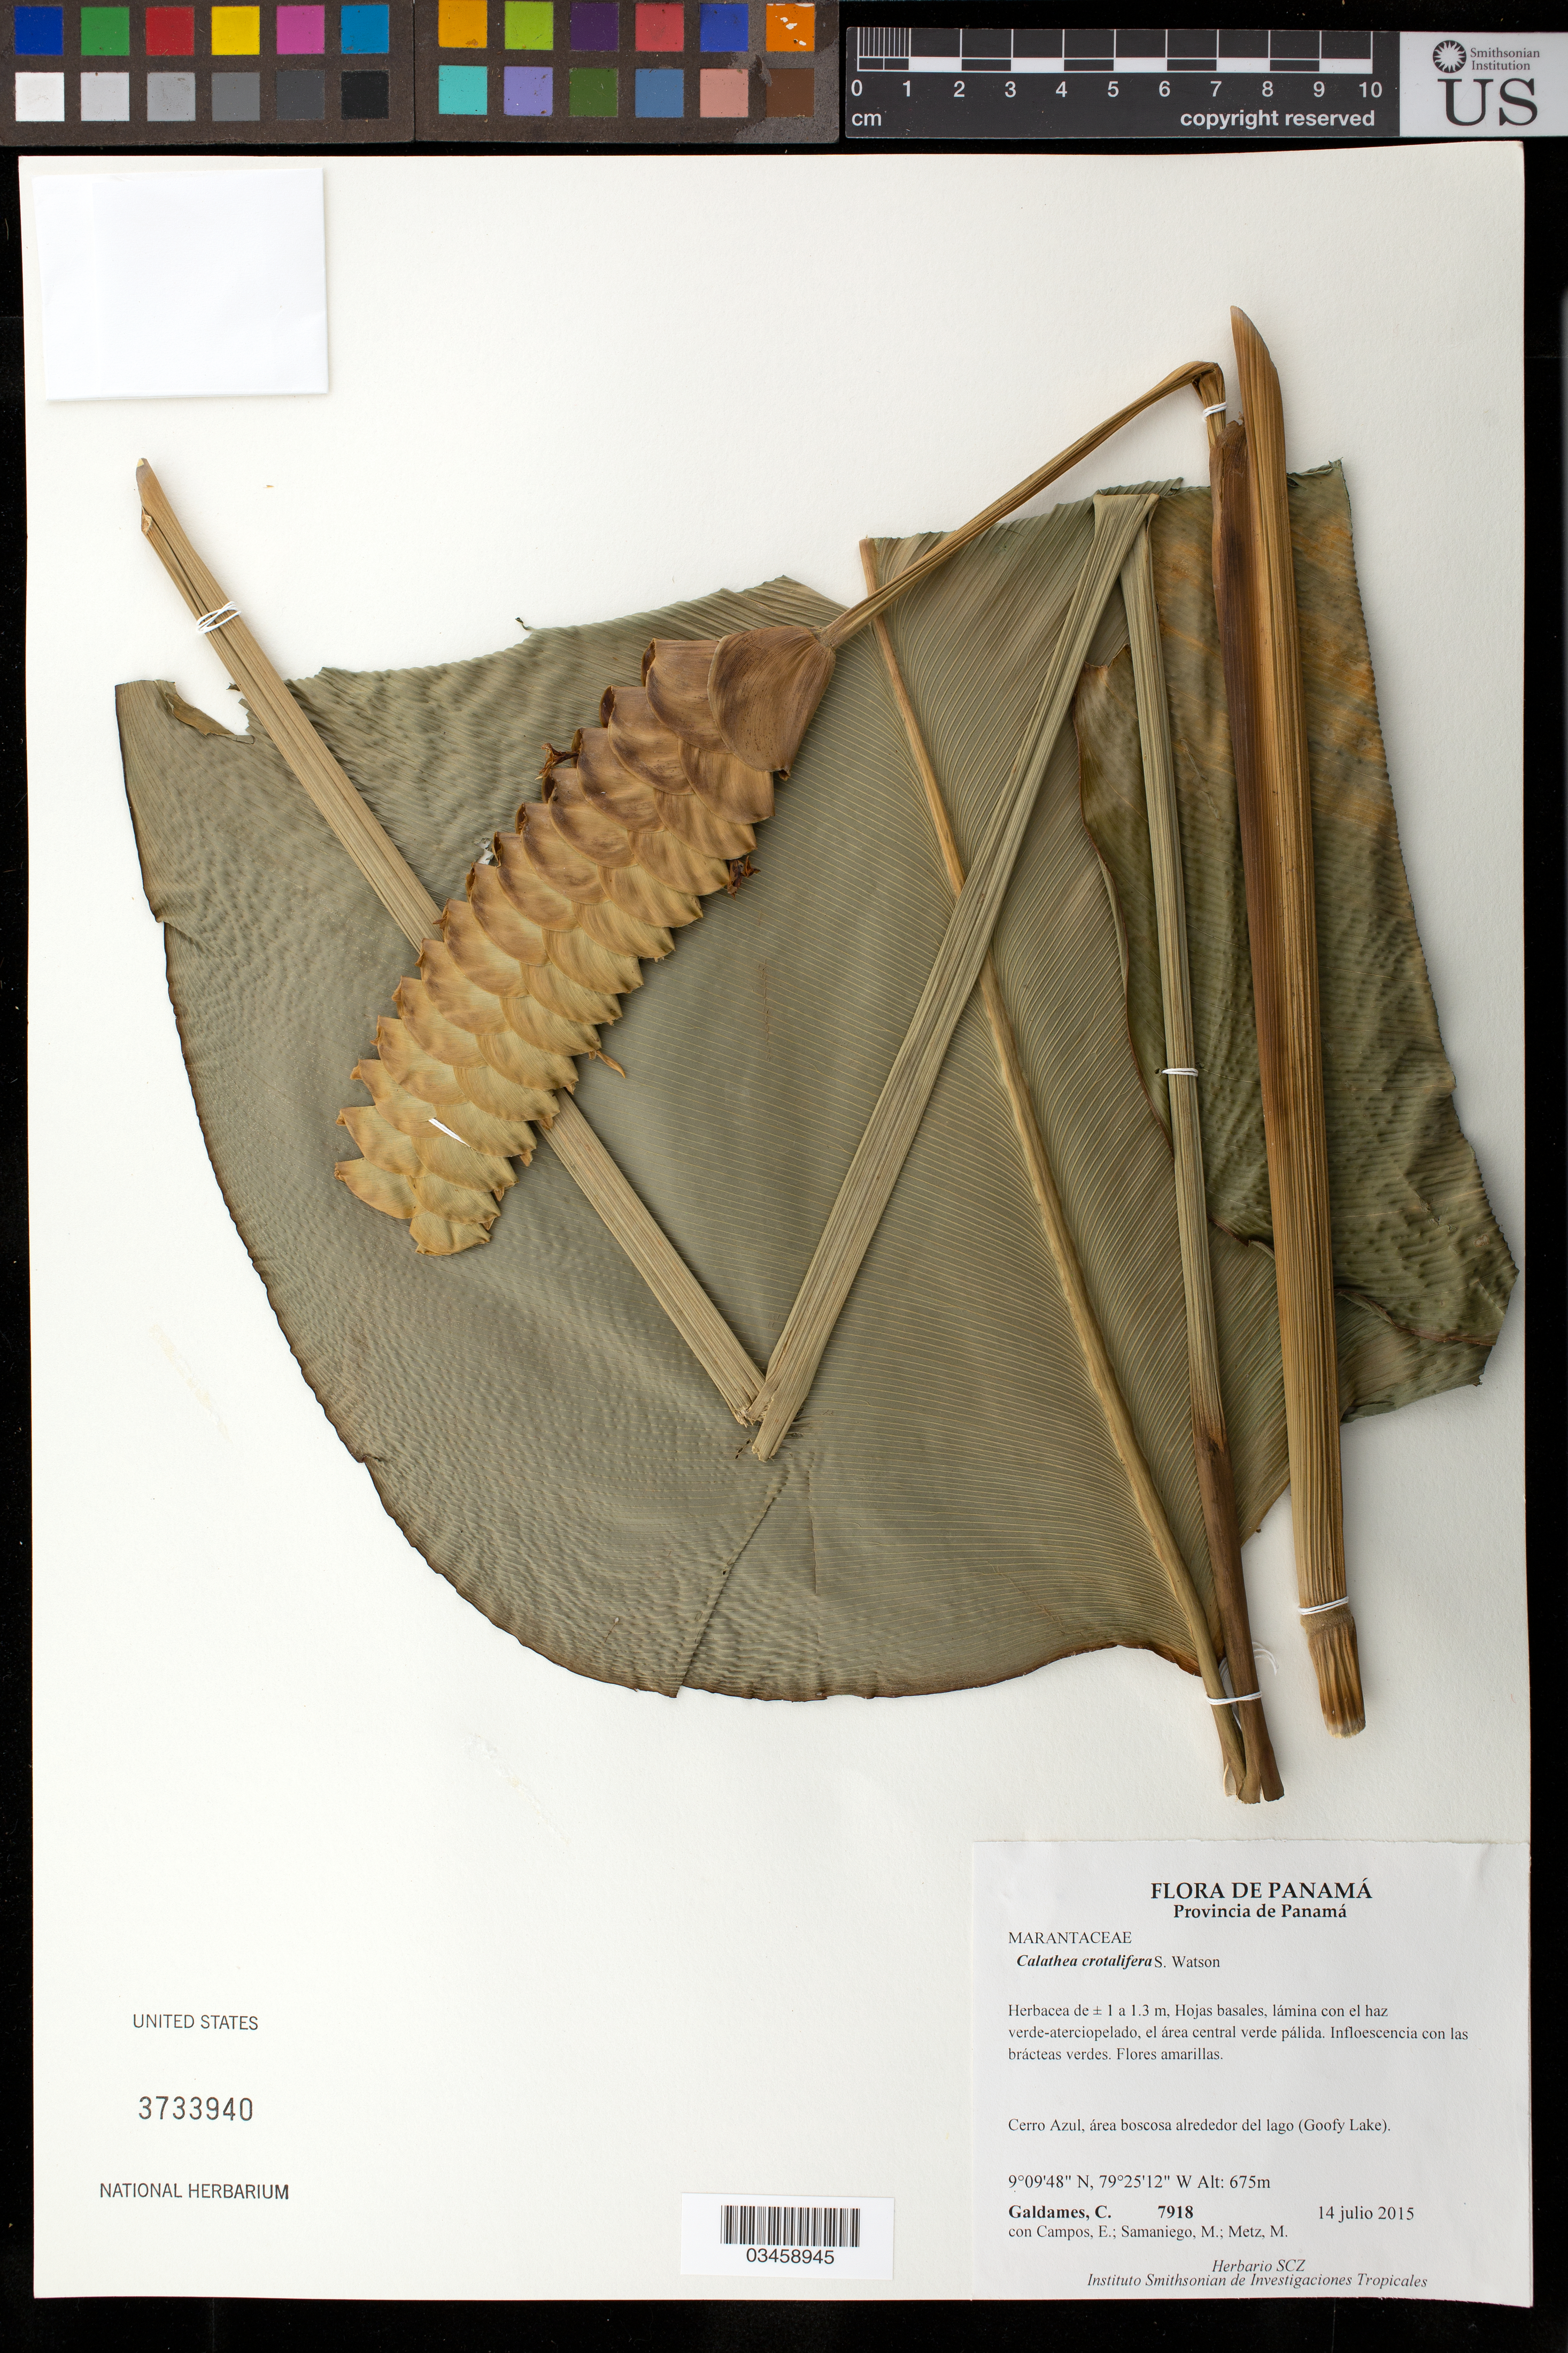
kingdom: Plantae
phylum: Tracheophyta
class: Liliopsida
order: Zingiberales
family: Marantaceae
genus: Calathea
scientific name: Calathea crotalifera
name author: S. Watson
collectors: C. Galdames, E. Campos, M. Samaniego & M. Metz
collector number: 7918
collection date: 2015-07-14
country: Panama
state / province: Panamá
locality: Cerro Azul, area boscosa alrededor del lago (Goofy Lake)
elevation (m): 675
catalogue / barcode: US 3733940